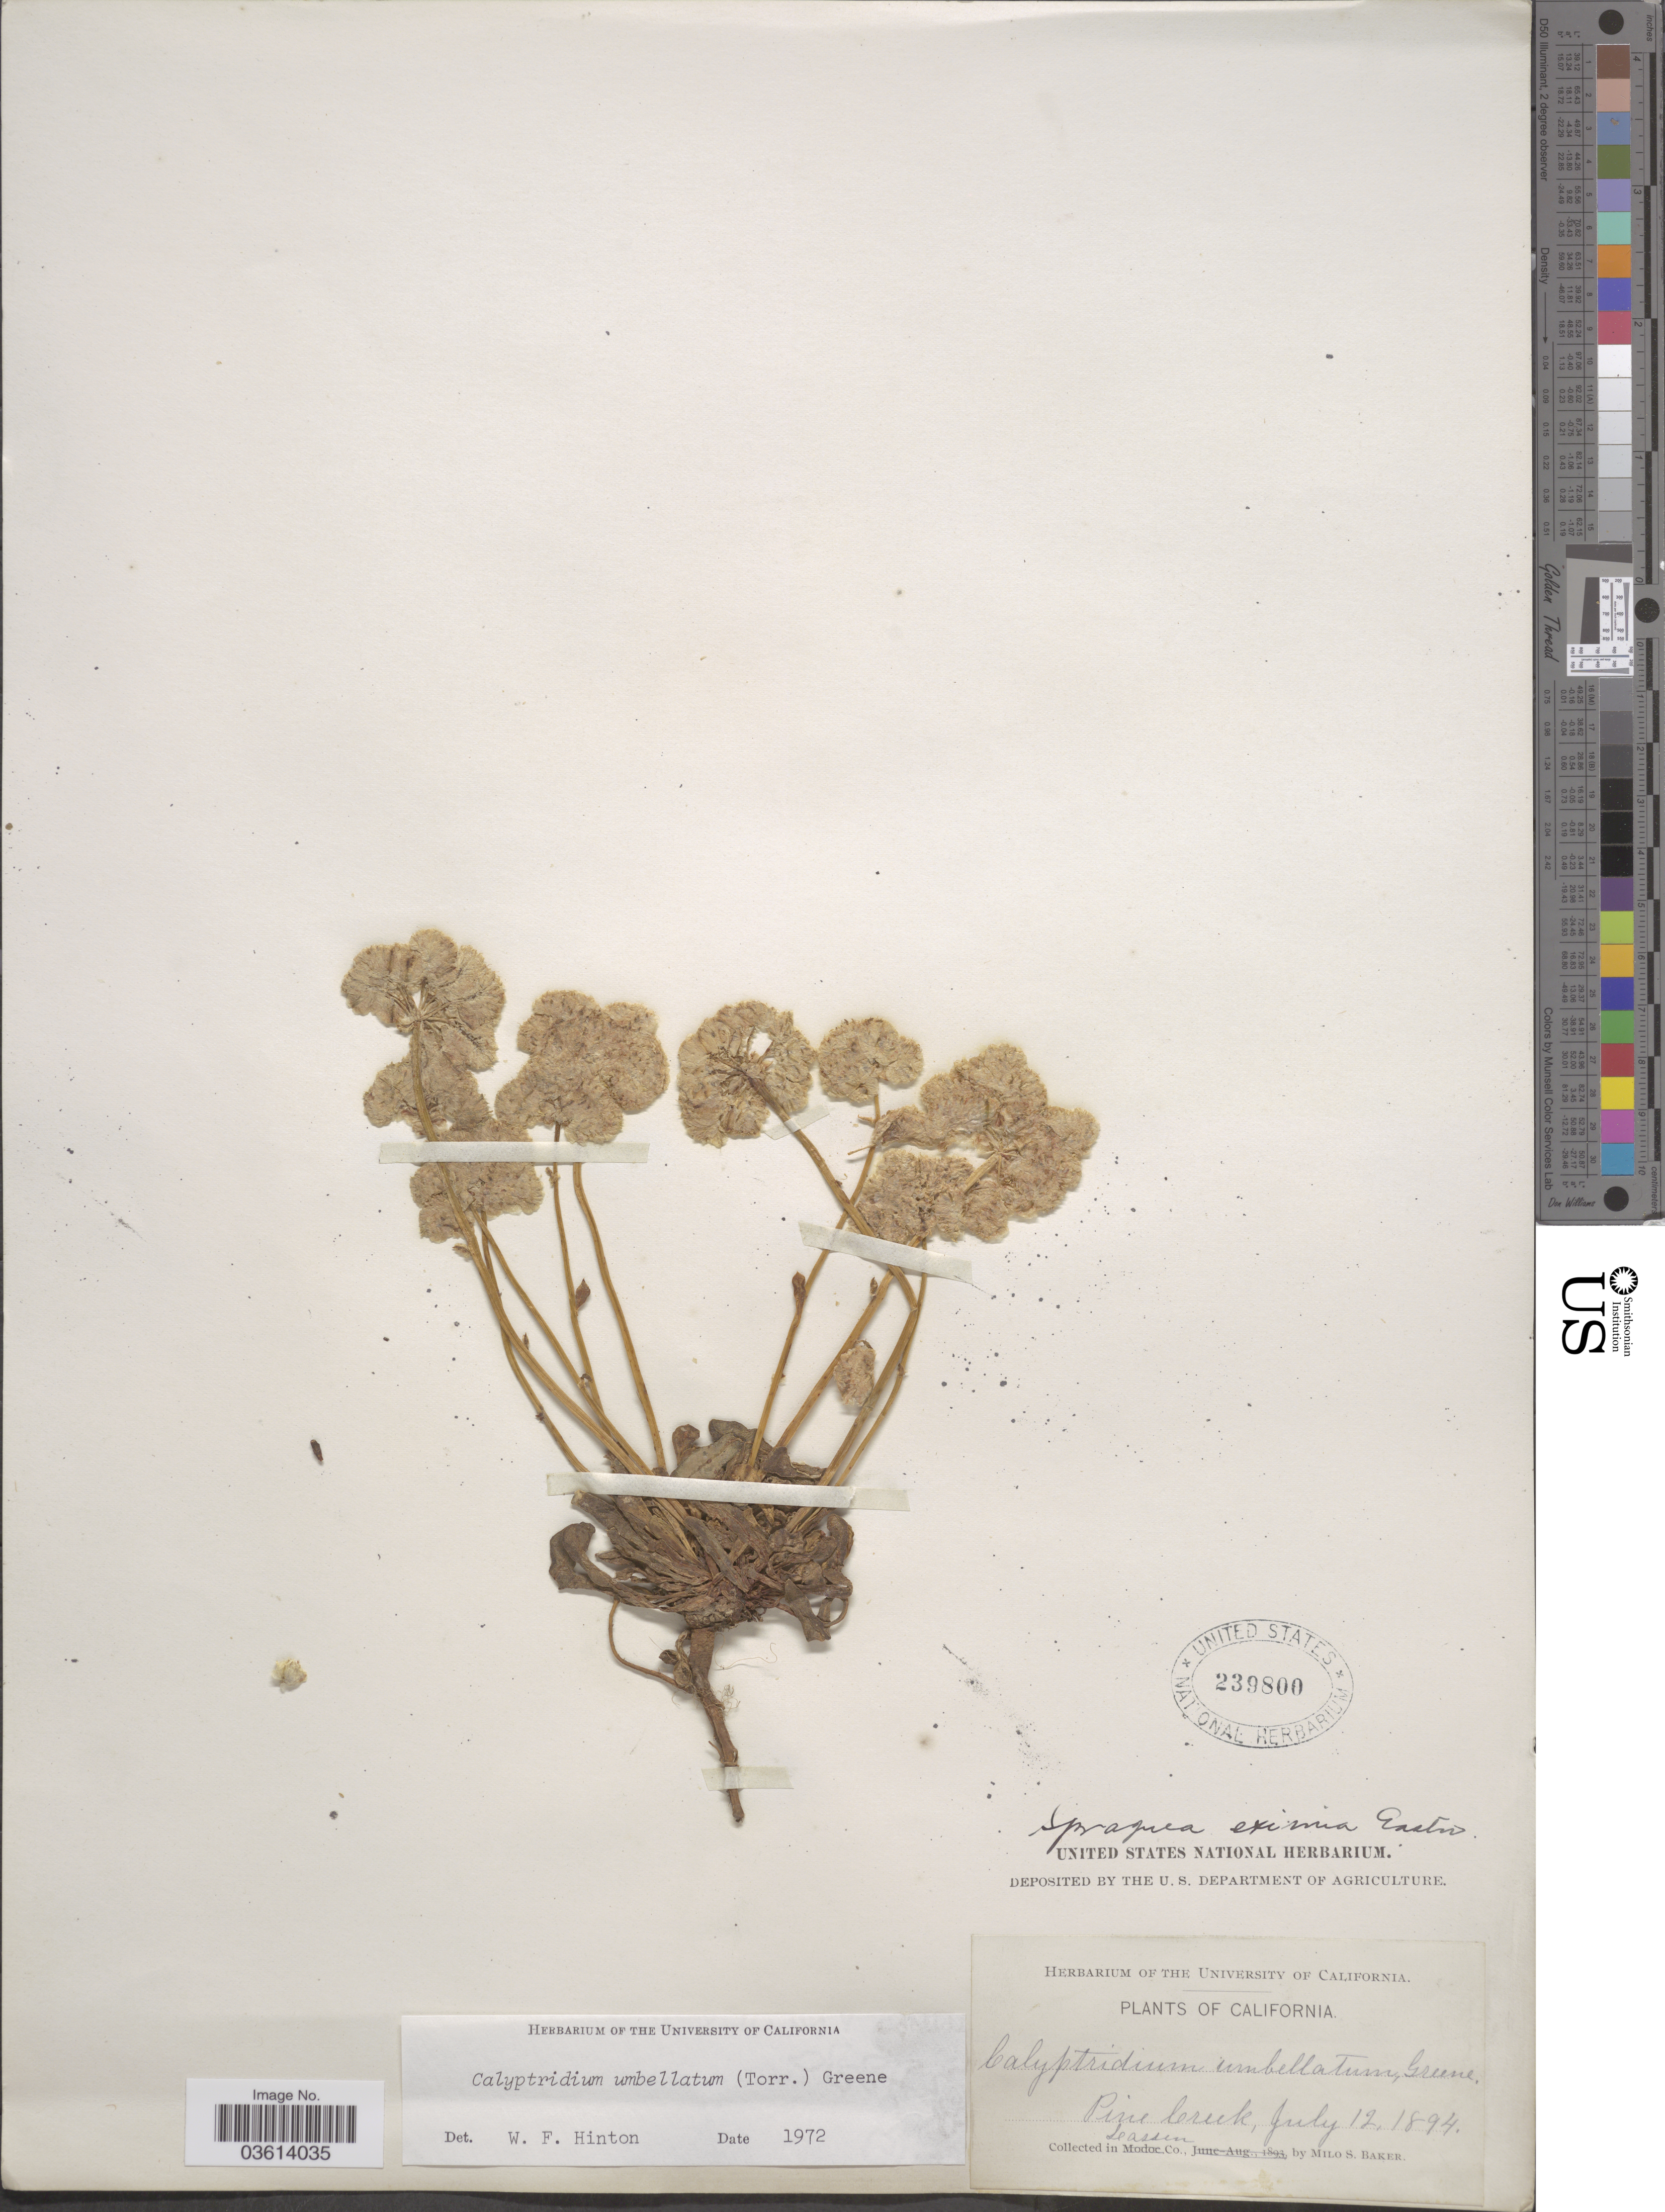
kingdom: Plantae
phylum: Tracheophyta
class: Magnoliopsida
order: Caryophyllales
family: Montiaceae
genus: Calyptridium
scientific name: Calyptridium umbellatum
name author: (Torr.) Greene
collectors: M. S. Baker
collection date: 1894-07-12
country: United States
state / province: California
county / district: Lassen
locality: Pine Creek. In Lassen Co.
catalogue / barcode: US 239800